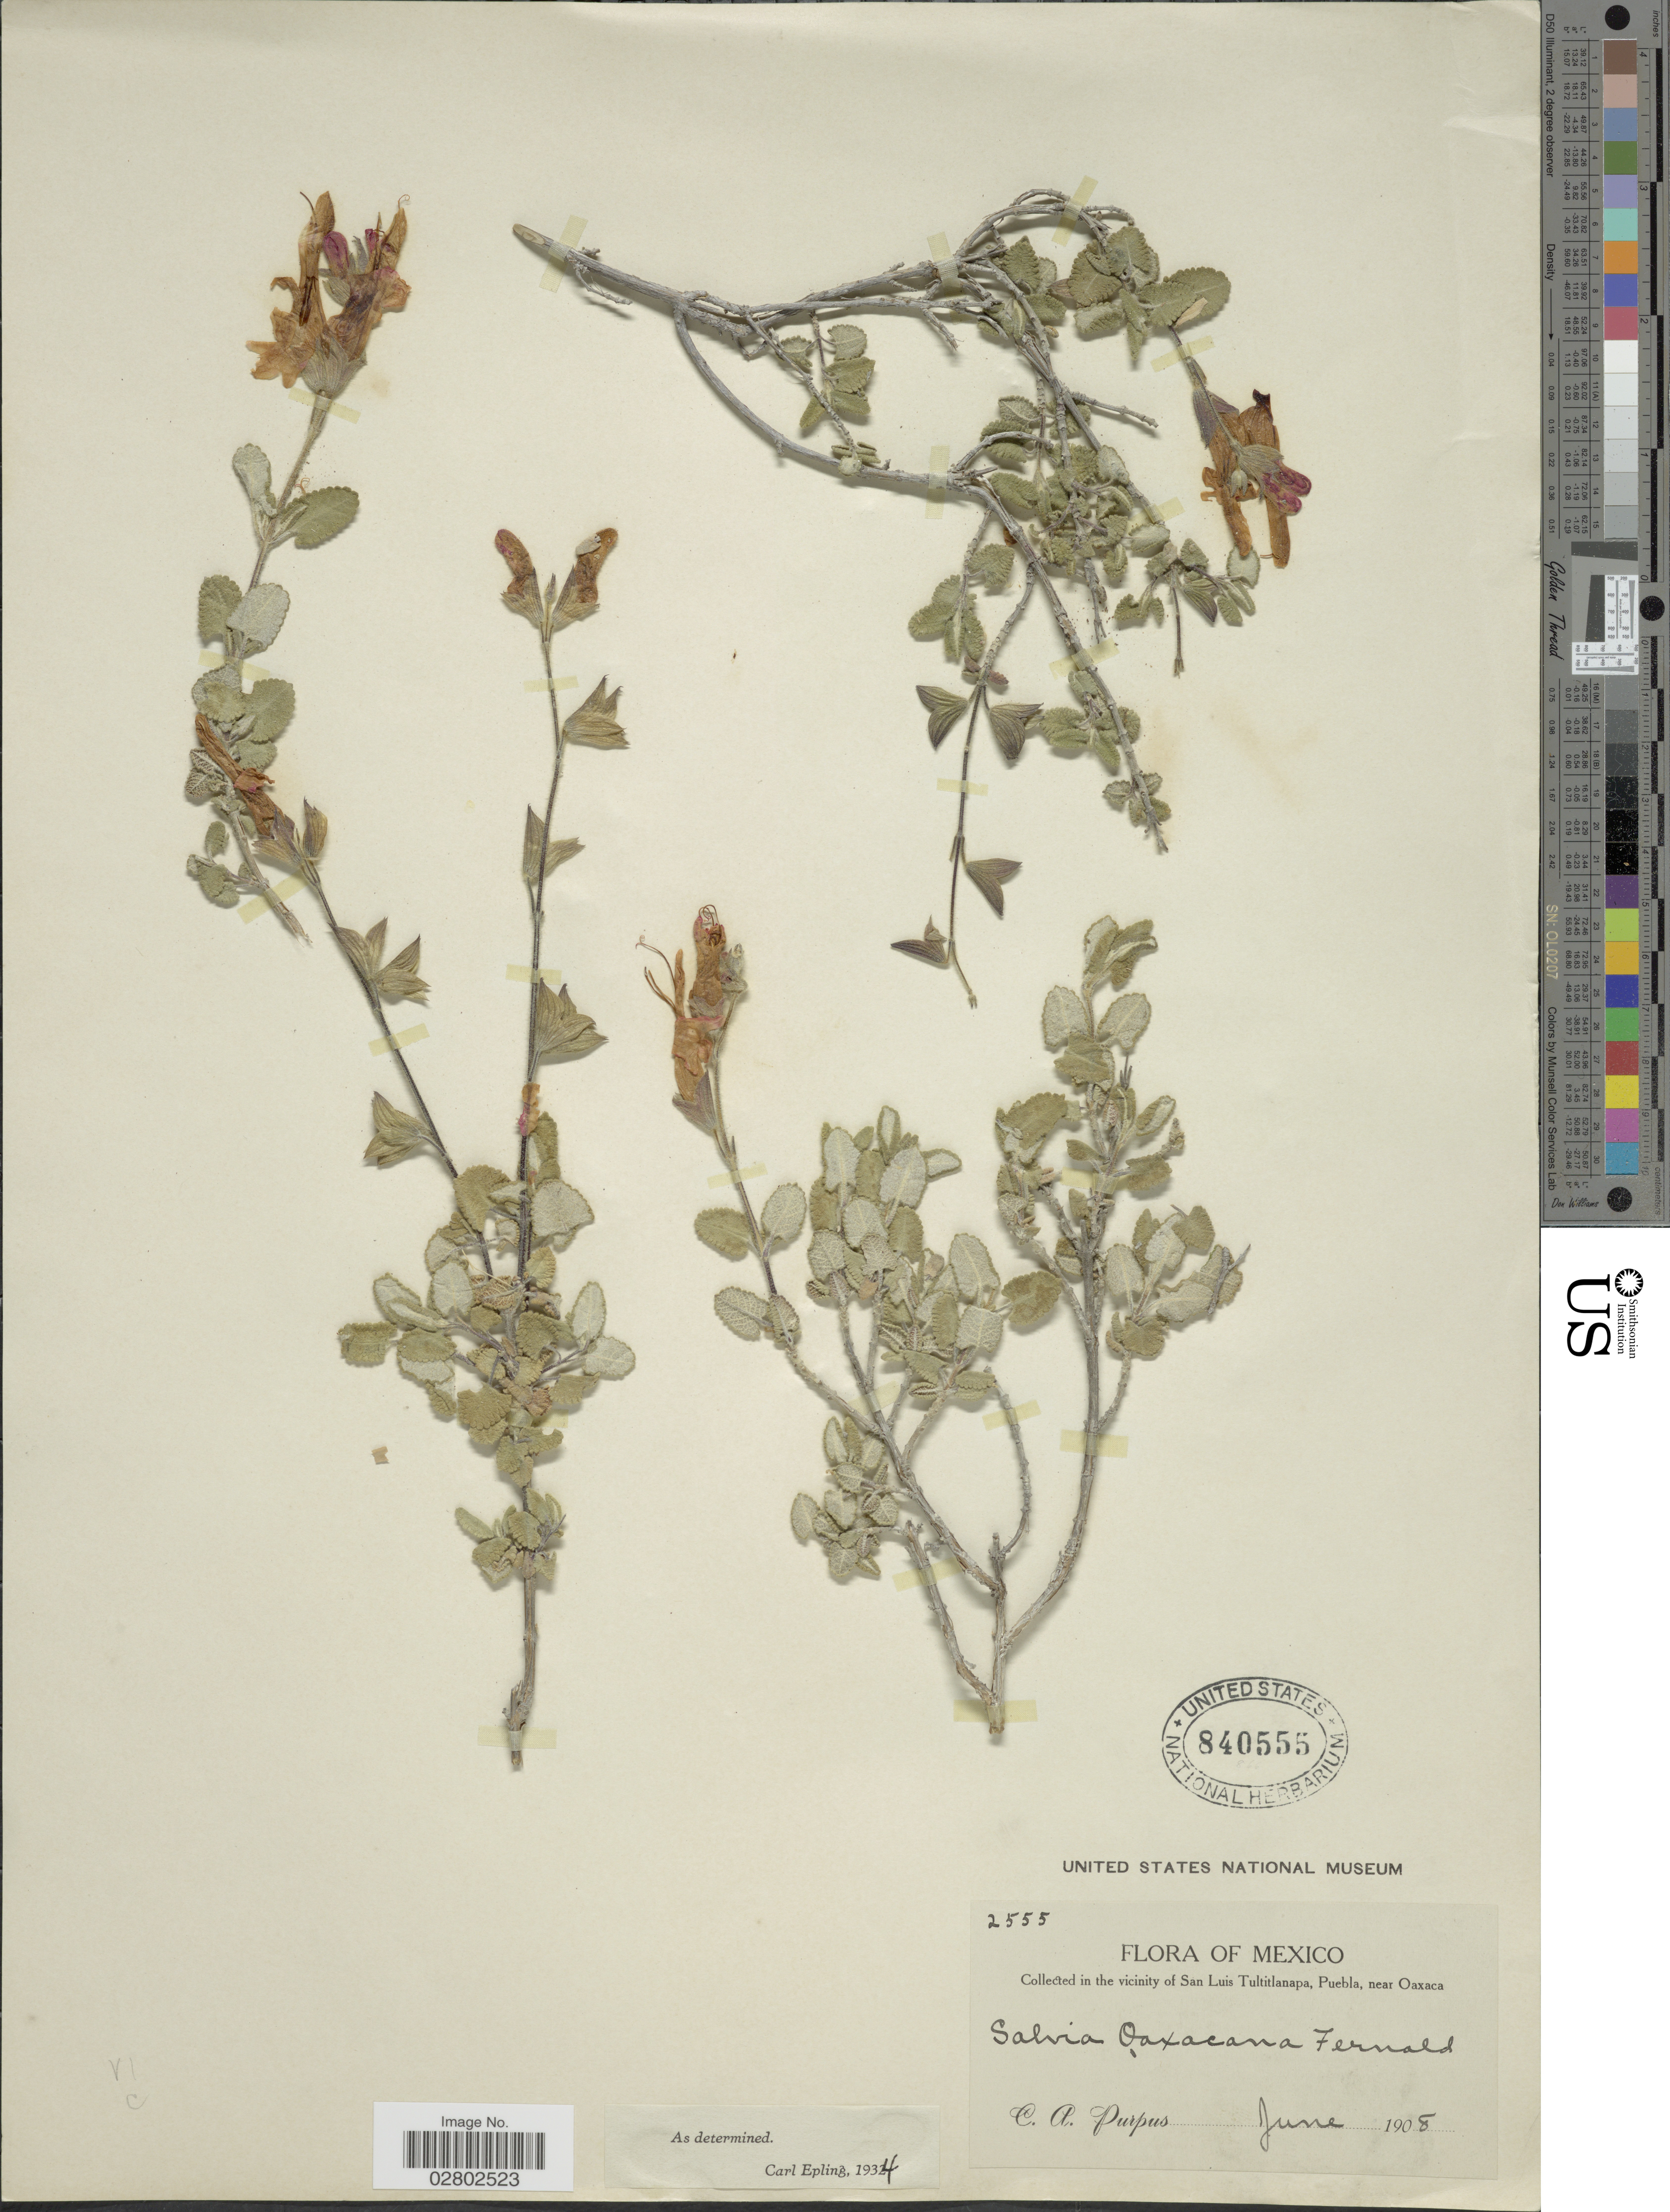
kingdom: Plantae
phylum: Tracheophyta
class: Magnoliopsida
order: Lamiales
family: Lamiaceae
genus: Salvia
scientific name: Salvia oaxacana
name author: Fernald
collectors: C. A. Purpus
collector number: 2555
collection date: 1908-06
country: Mexico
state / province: Puebla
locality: In the vicinity of San Luis Tultitlanapa, near Oaxaca.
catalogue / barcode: US 840555